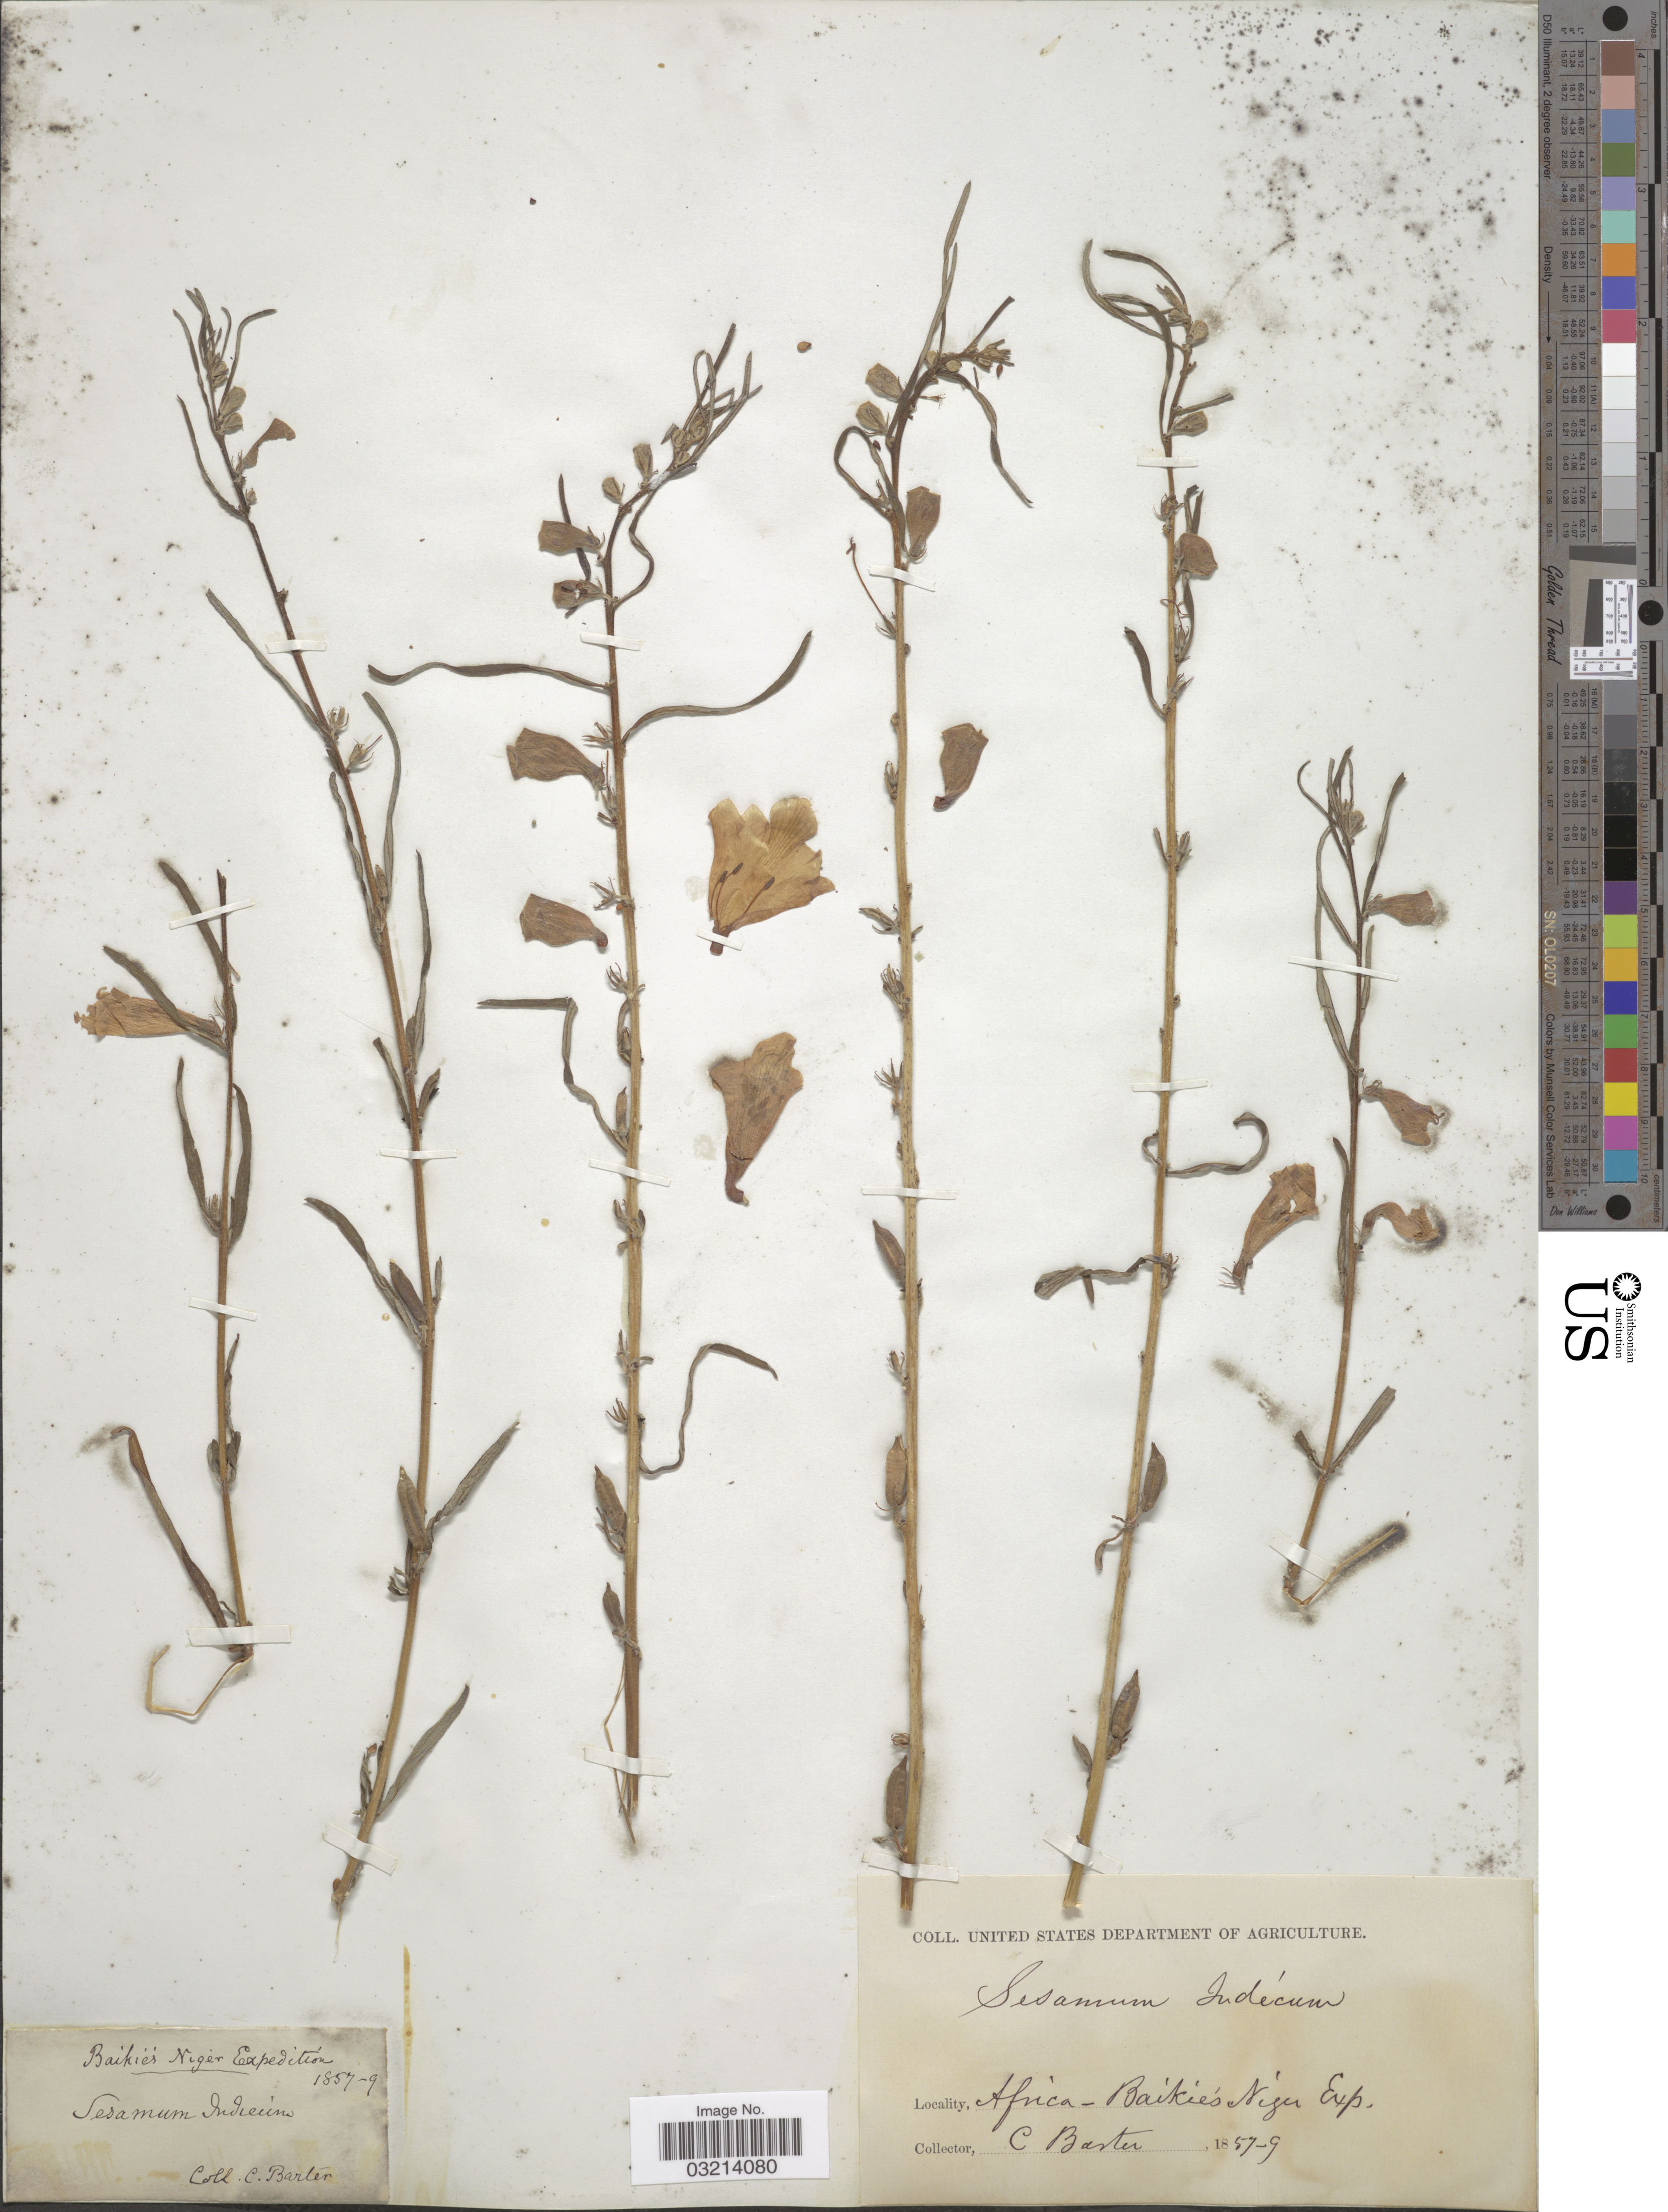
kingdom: Plantae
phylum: Tracheophyta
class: Magnoliopsida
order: Lamiales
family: Pedaliaceae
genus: Sesamum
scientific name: Sesamum indicum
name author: L.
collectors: C. Barter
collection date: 1857/1859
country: Niger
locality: Africa - Baikies Niger Exp.